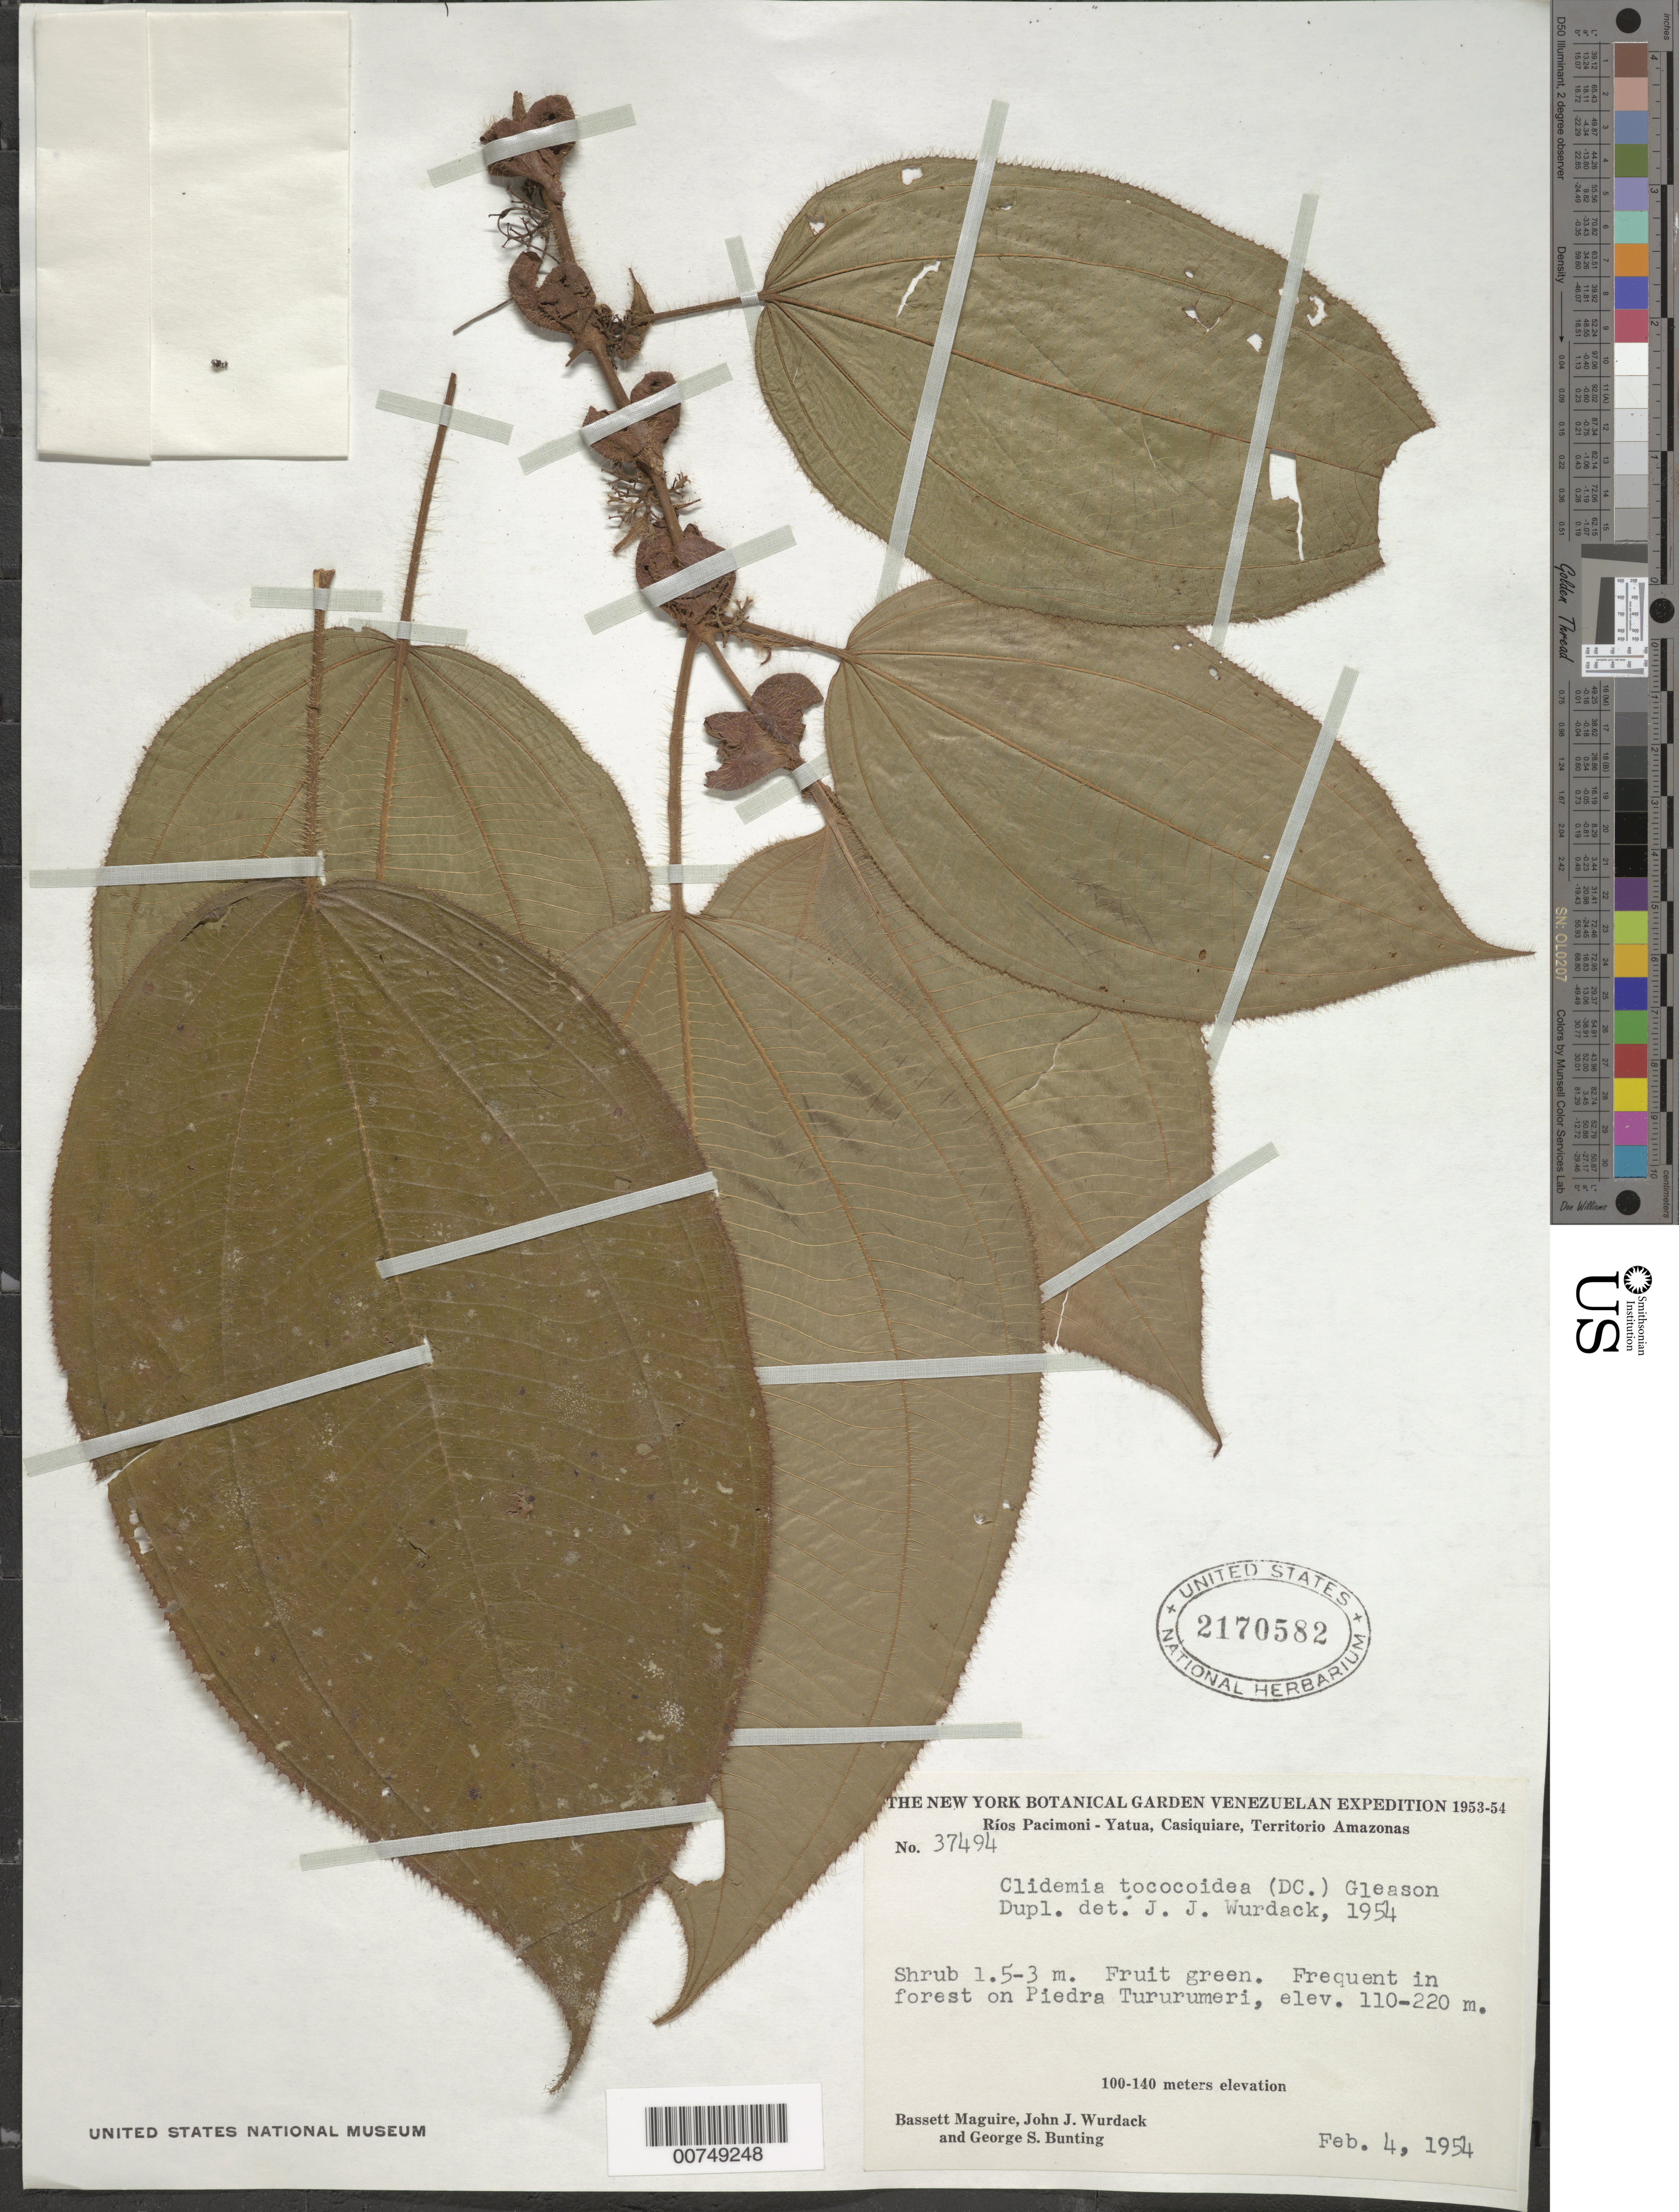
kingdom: Plantae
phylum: Tracheophyta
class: Magnoliopsida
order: Myrtales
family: Melastomataceae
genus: Clidemia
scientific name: Clidemia tococoidea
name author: (DC.) Gleason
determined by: Wurdack, John J., (US), US (UNITED STATES)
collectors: B. Maguire, J. J. Wurdack & G. S. Bunting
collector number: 37494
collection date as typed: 4-Feb-54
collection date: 1954-02-04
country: Venezuela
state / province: Amazonas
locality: Río Pacimoni, Piedra Tururumeri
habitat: Forest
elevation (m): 110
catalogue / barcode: US 2170582